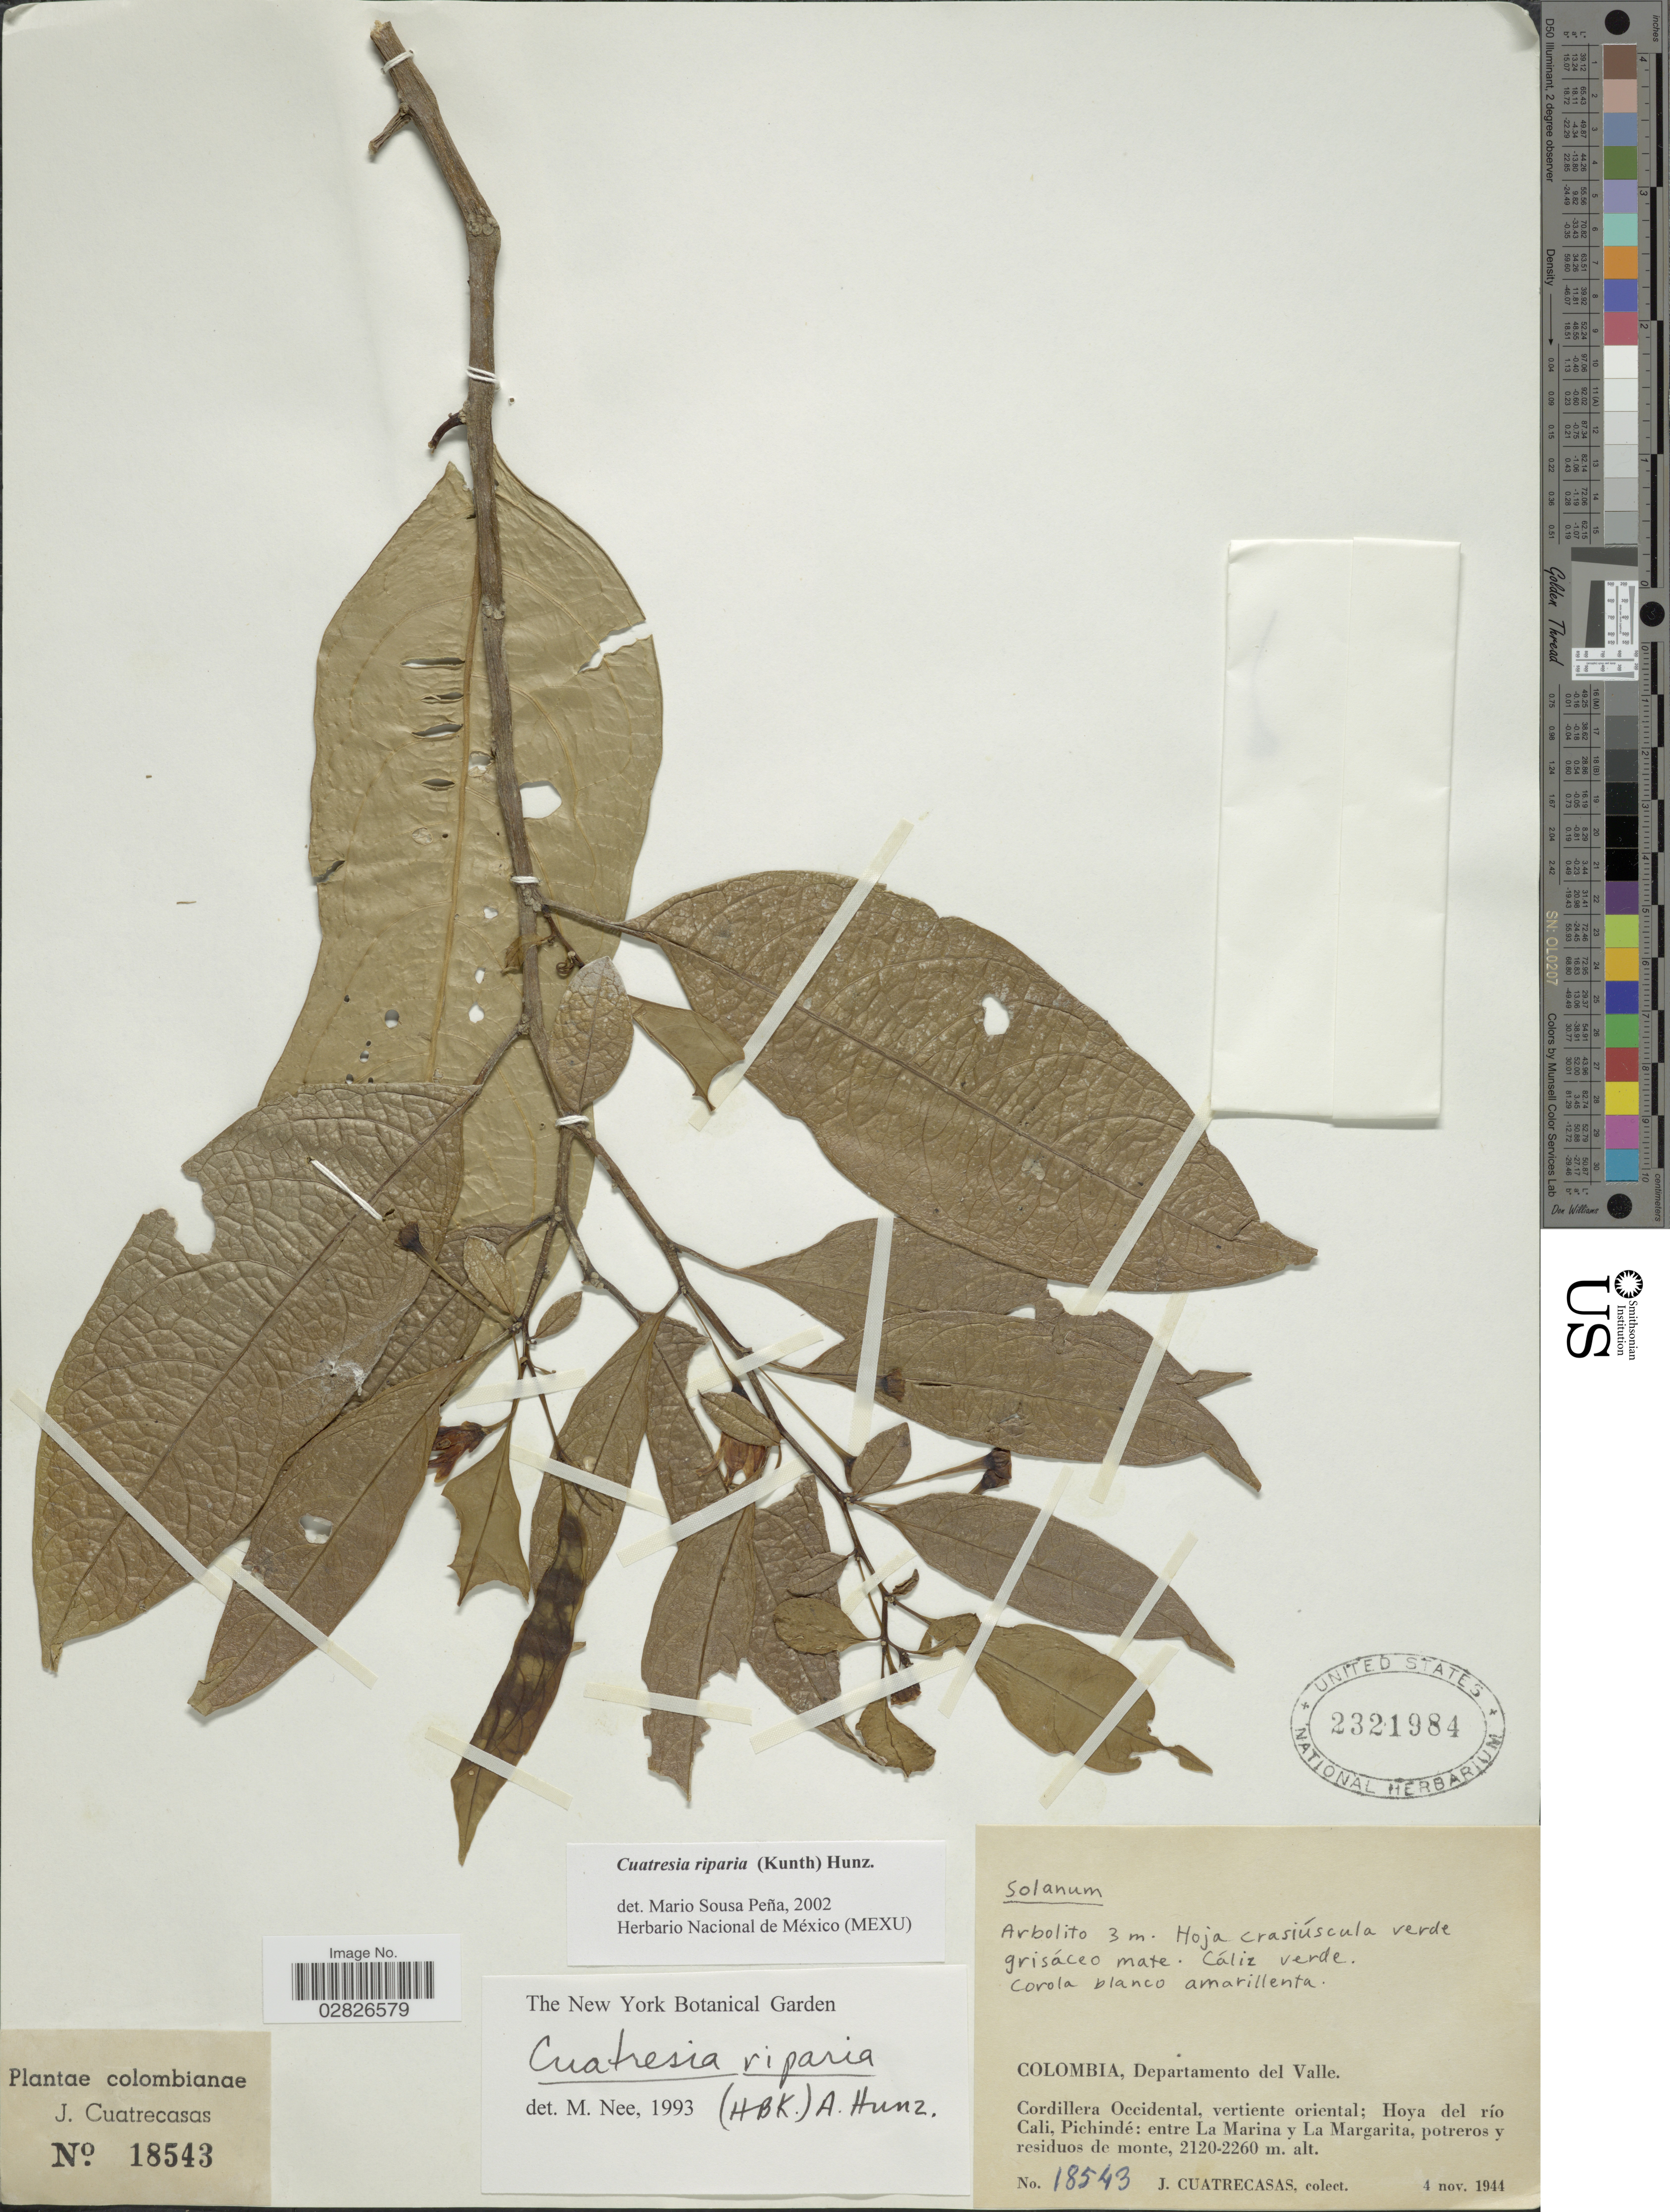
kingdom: Plantae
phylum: Tracheophyta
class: Magnoliopsida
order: Solanales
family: Solanaceae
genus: Cuatresia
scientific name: Cuatresia riparia var. riparia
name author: (Kunth) Hunz.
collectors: J. Cuatrecasas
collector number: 18543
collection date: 1944-11-04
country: Colombia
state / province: Valle del Cauca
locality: Departamento del Valle, Cordillera Occidental, vertiente oriental, Hoya del río Cali, Pichindé, entre La Marina y La Margarita, potreros y residuos de monte.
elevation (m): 2120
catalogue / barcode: US 2321984